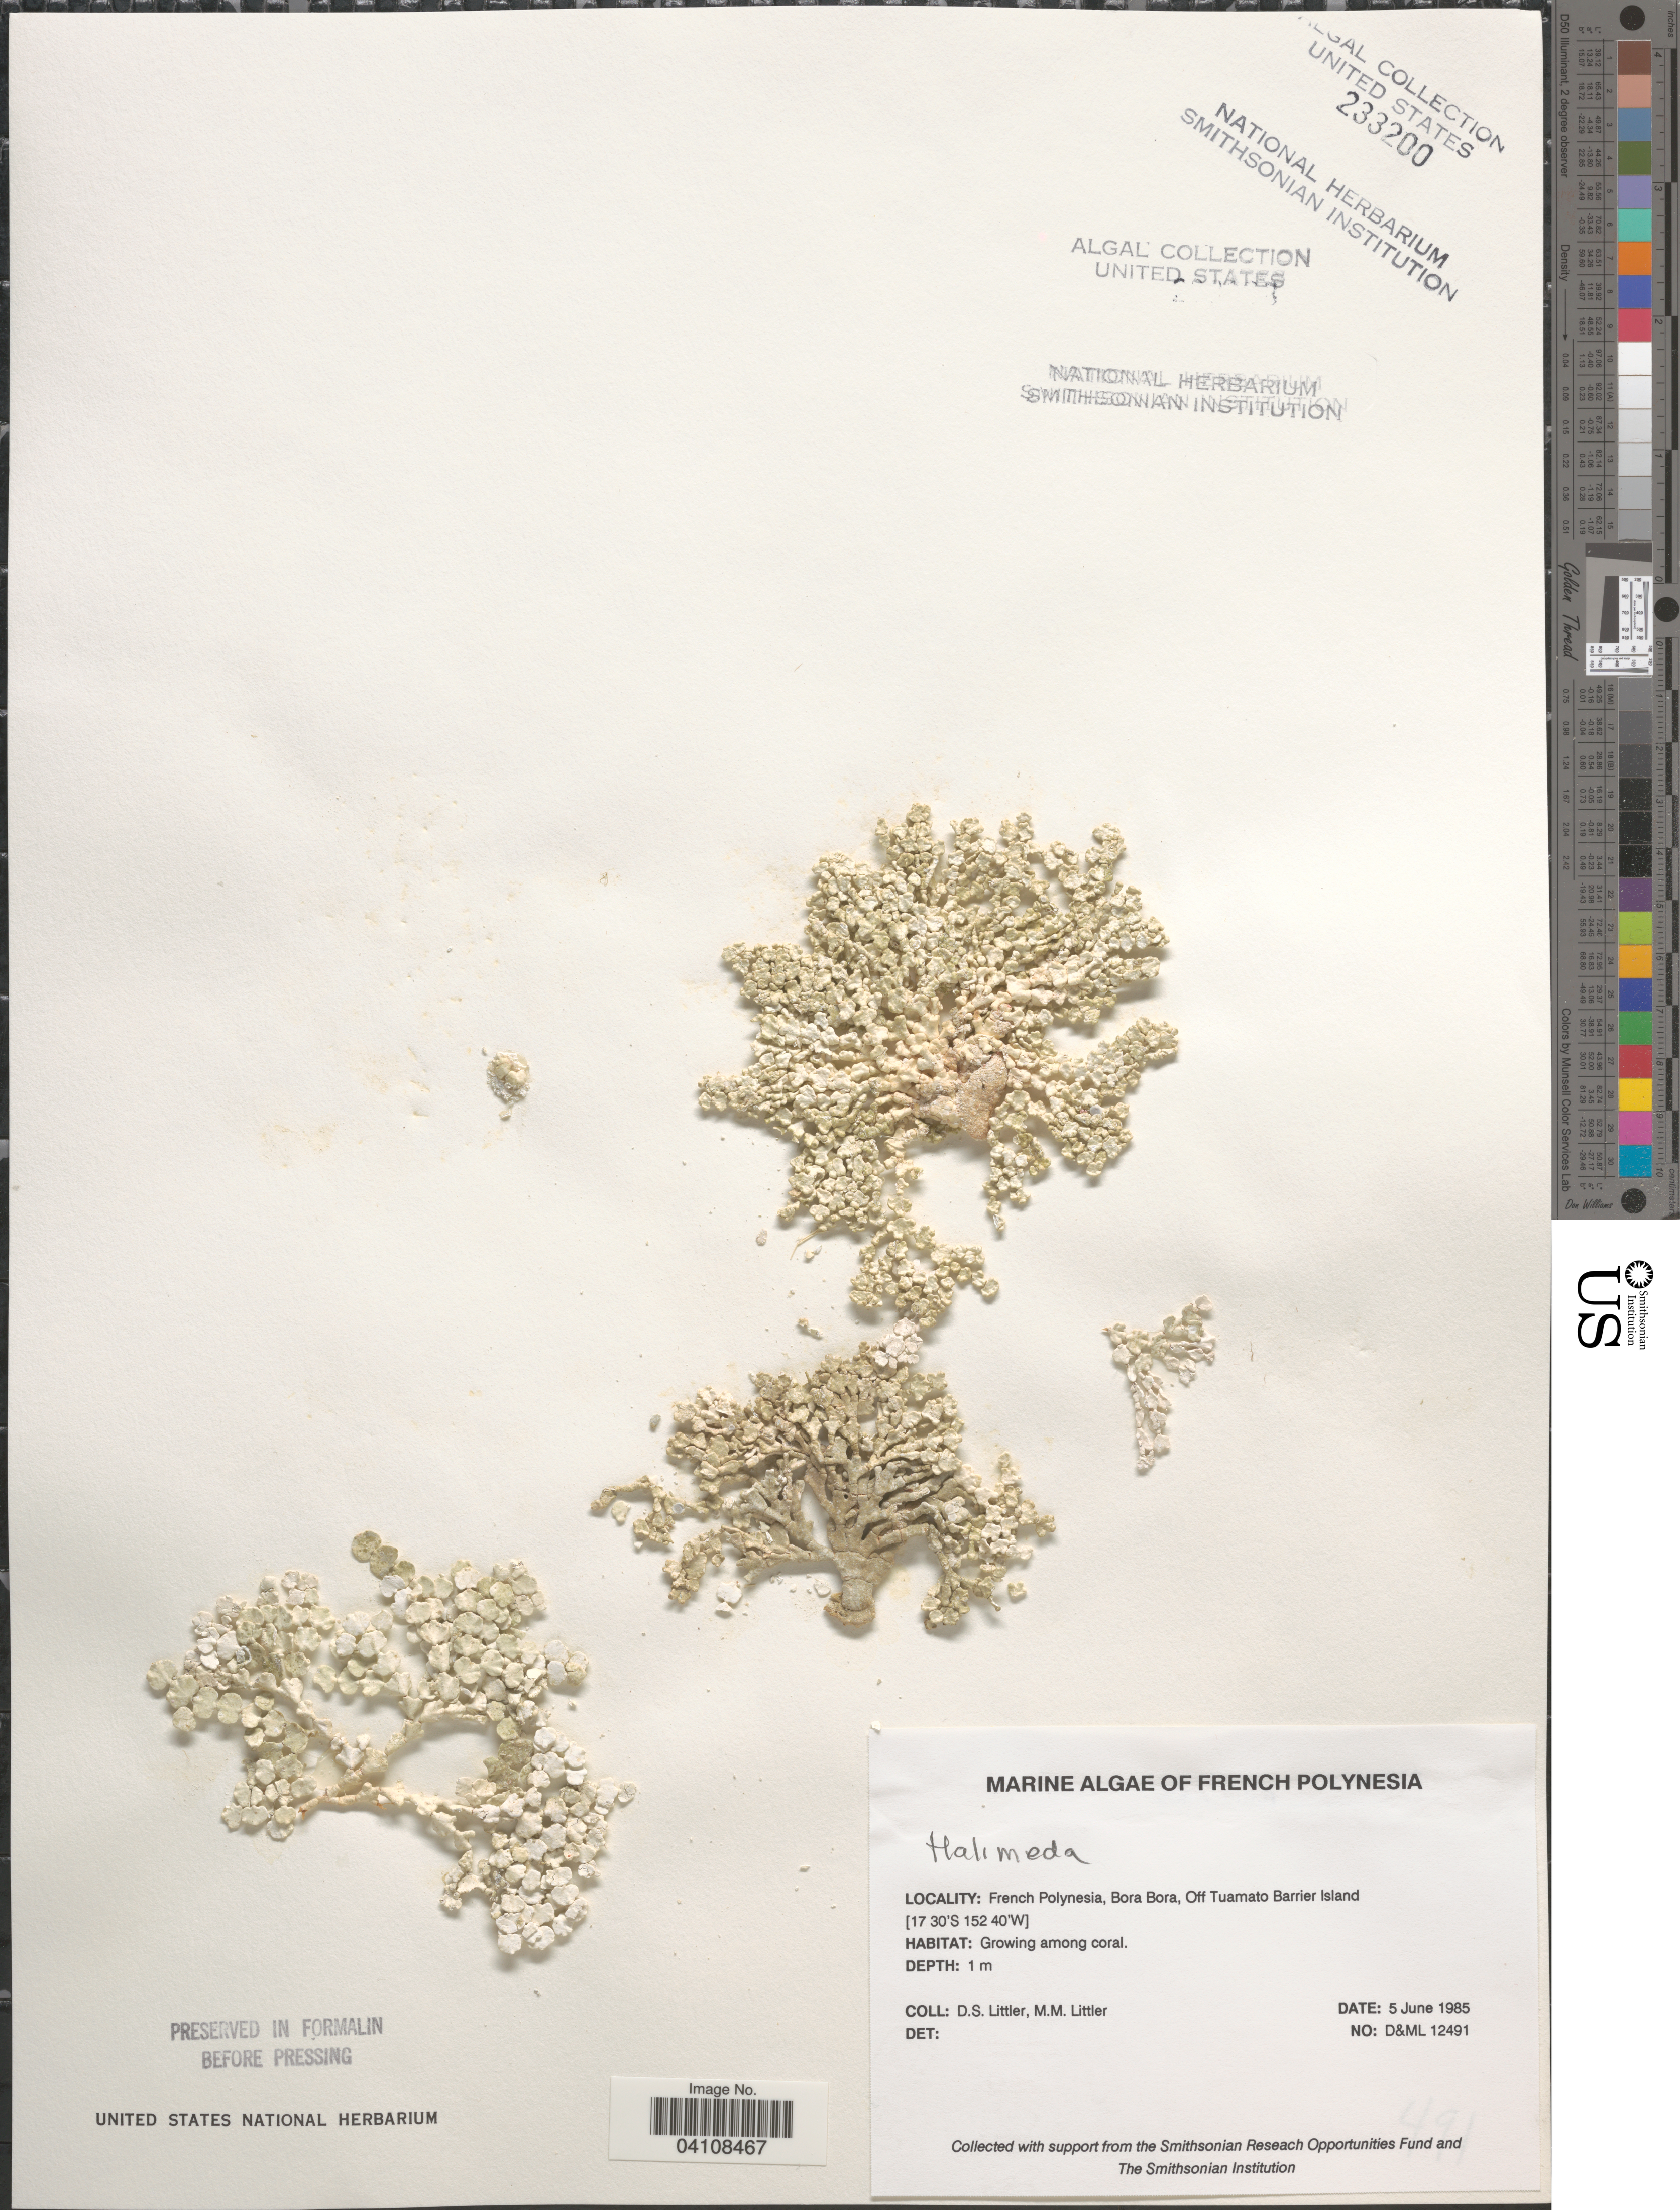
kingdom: Plantae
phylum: Chlorophyta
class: Ulvophyceae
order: Bryopsidales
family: Halimedaceae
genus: Halimeda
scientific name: Halimeda sp.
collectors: D. S. Littler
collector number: D&ML12491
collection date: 1985-06-05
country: French Polynesia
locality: Bora Bora, Off Tuamato Barrier Island.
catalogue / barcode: US 233200